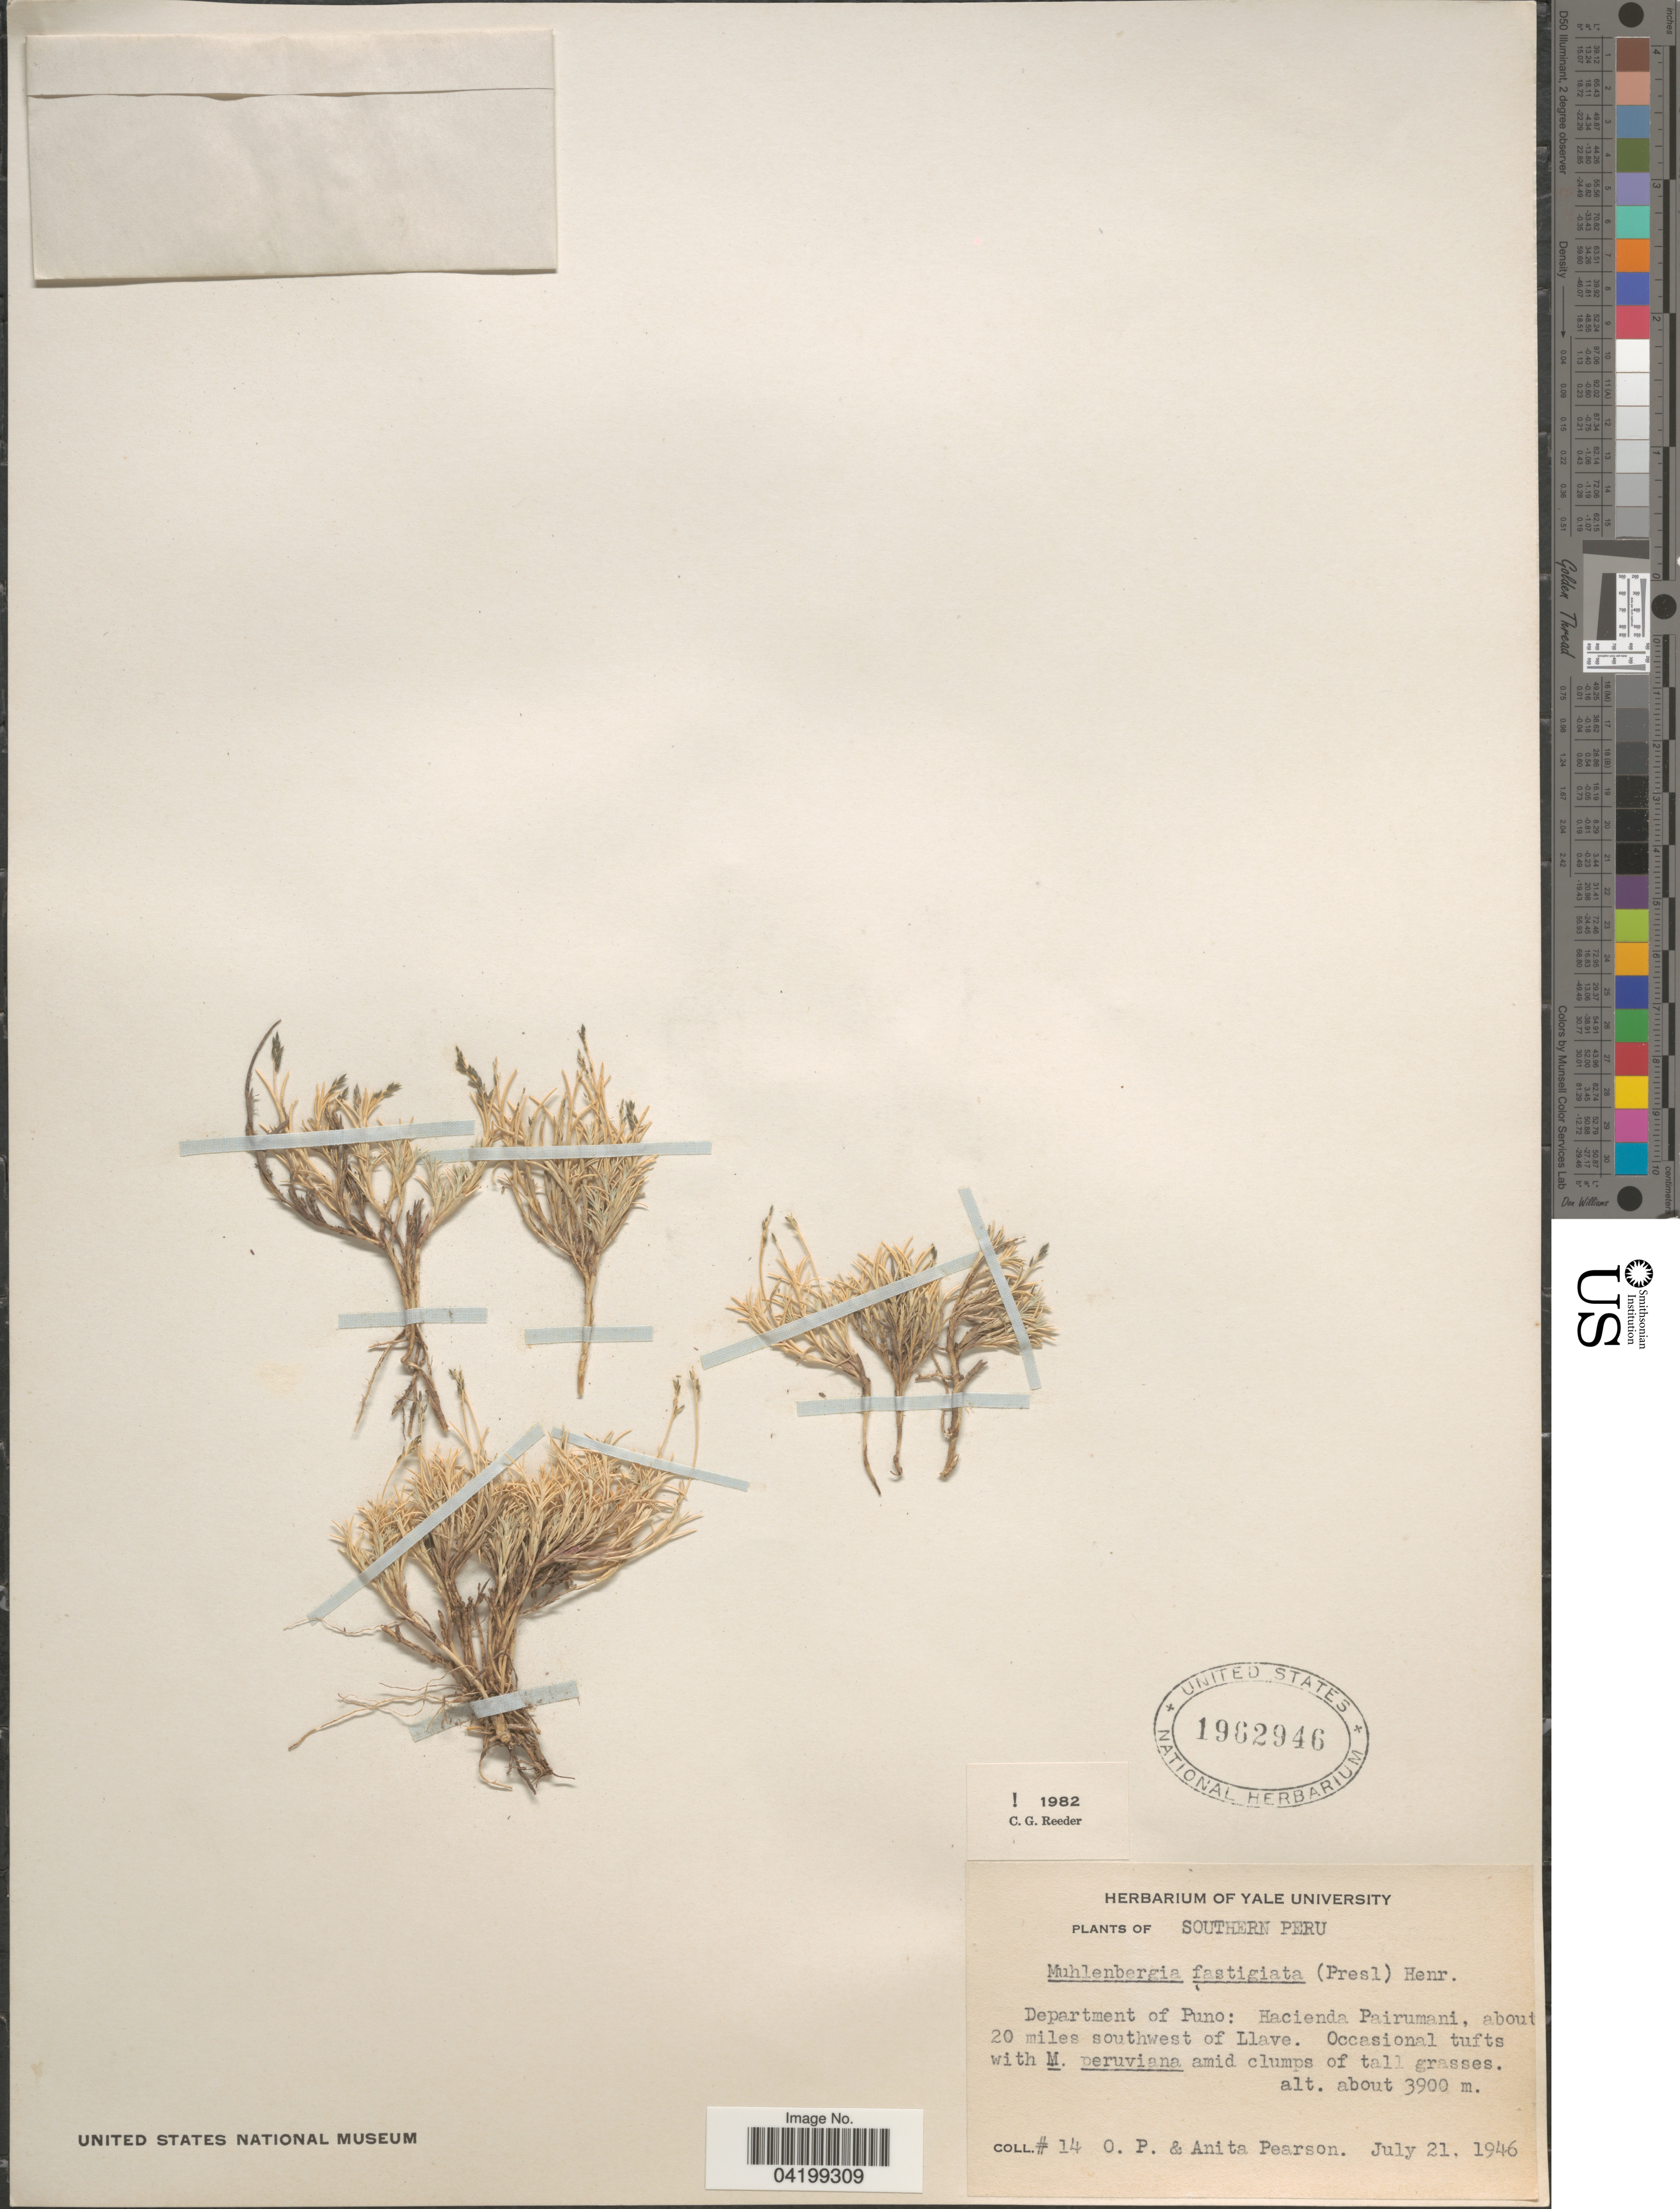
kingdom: Plantae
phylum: Tracheophyta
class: Liliopsida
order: Poales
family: Poaceae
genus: Muhlenbergia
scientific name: Muhlenbergia fastigiata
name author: (J. Presl) Henr.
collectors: O. P. Pearson & A. Pearson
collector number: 14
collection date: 1946-07-21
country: Peru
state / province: Puno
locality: Southern Peru. Department of Puno: Hacienda Pairumani, about 20 miles southwest of Llave.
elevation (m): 3900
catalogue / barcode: US 1962946